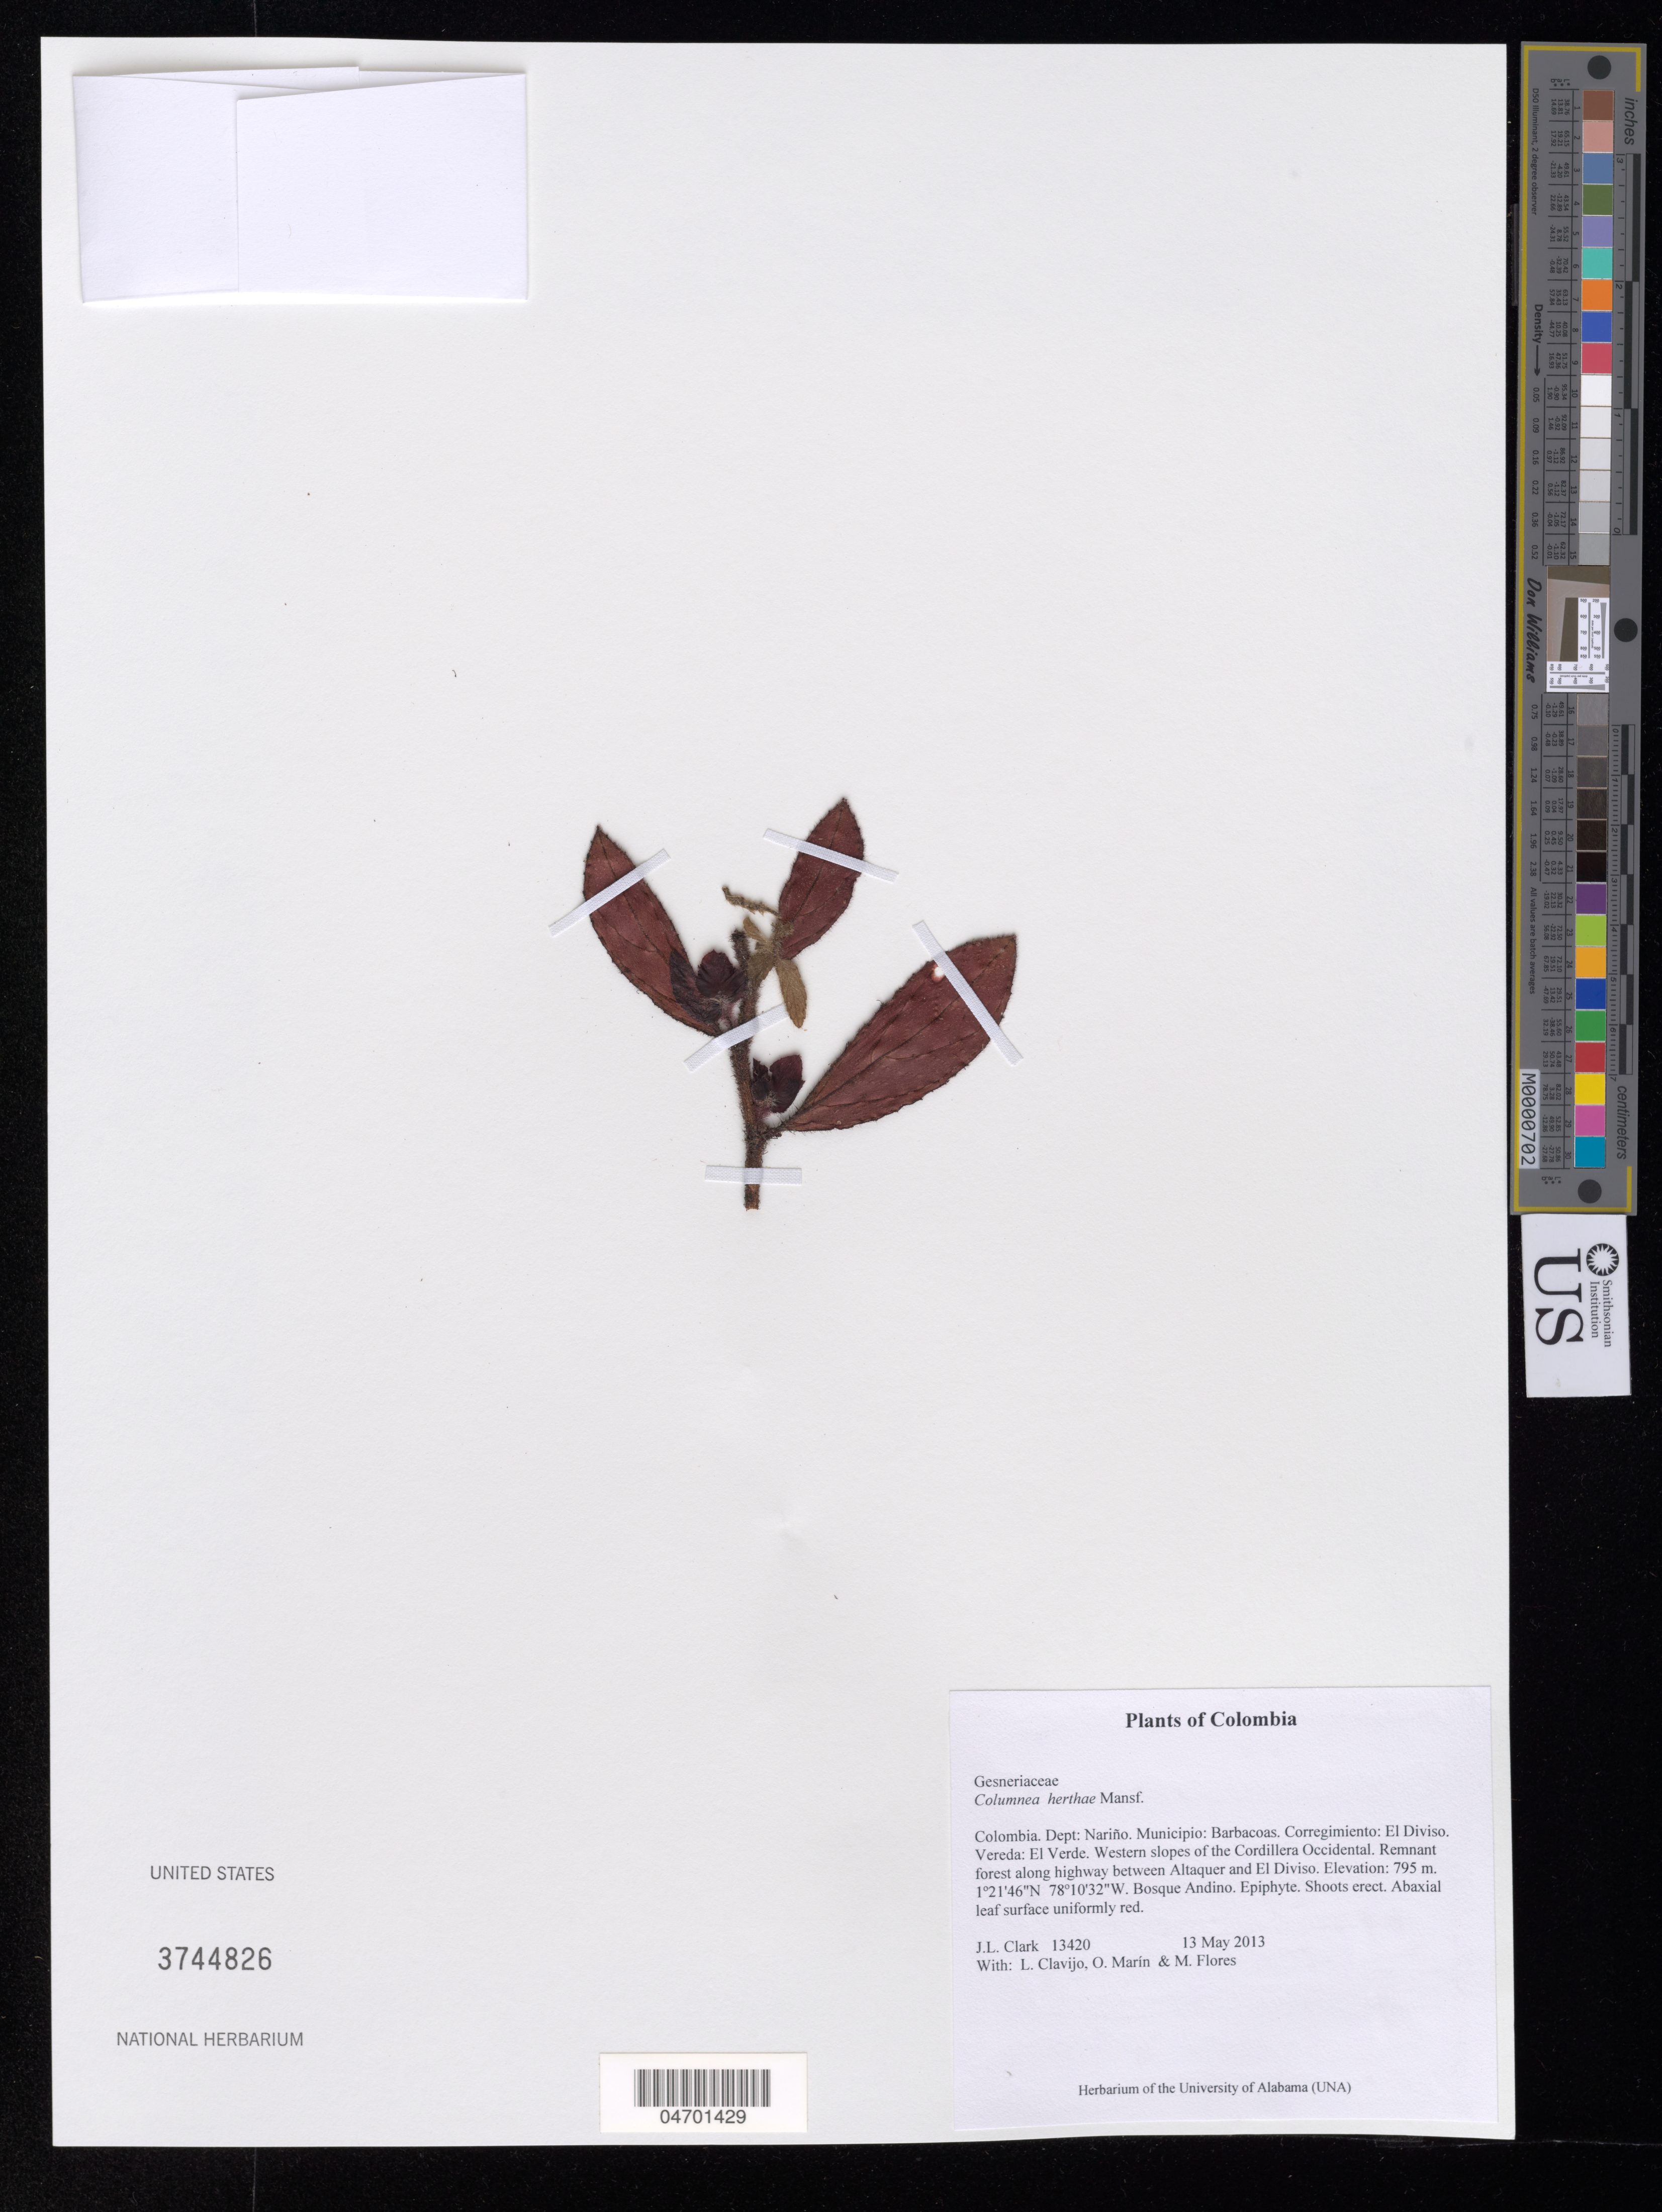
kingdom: Plantae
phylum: Tracheophyta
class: Magnoliopsida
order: Lamiales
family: Gesneriaceae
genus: Columnea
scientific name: Columnea herthae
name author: Mansf.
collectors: J. L. Clark, L. Clavijo, J. Howieson & M. Flores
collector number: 13420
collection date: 2013-05-13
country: Colombia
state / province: Nariño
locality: Dept: Nariño. Municipio: Barbacoas. Corregimiento: El Diviso. Vereda: El Yerde. Western slopes of the Cordillera Occidental. Remnant forest along highway between Altaquer and El Diviso.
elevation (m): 795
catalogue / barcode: US 3744826